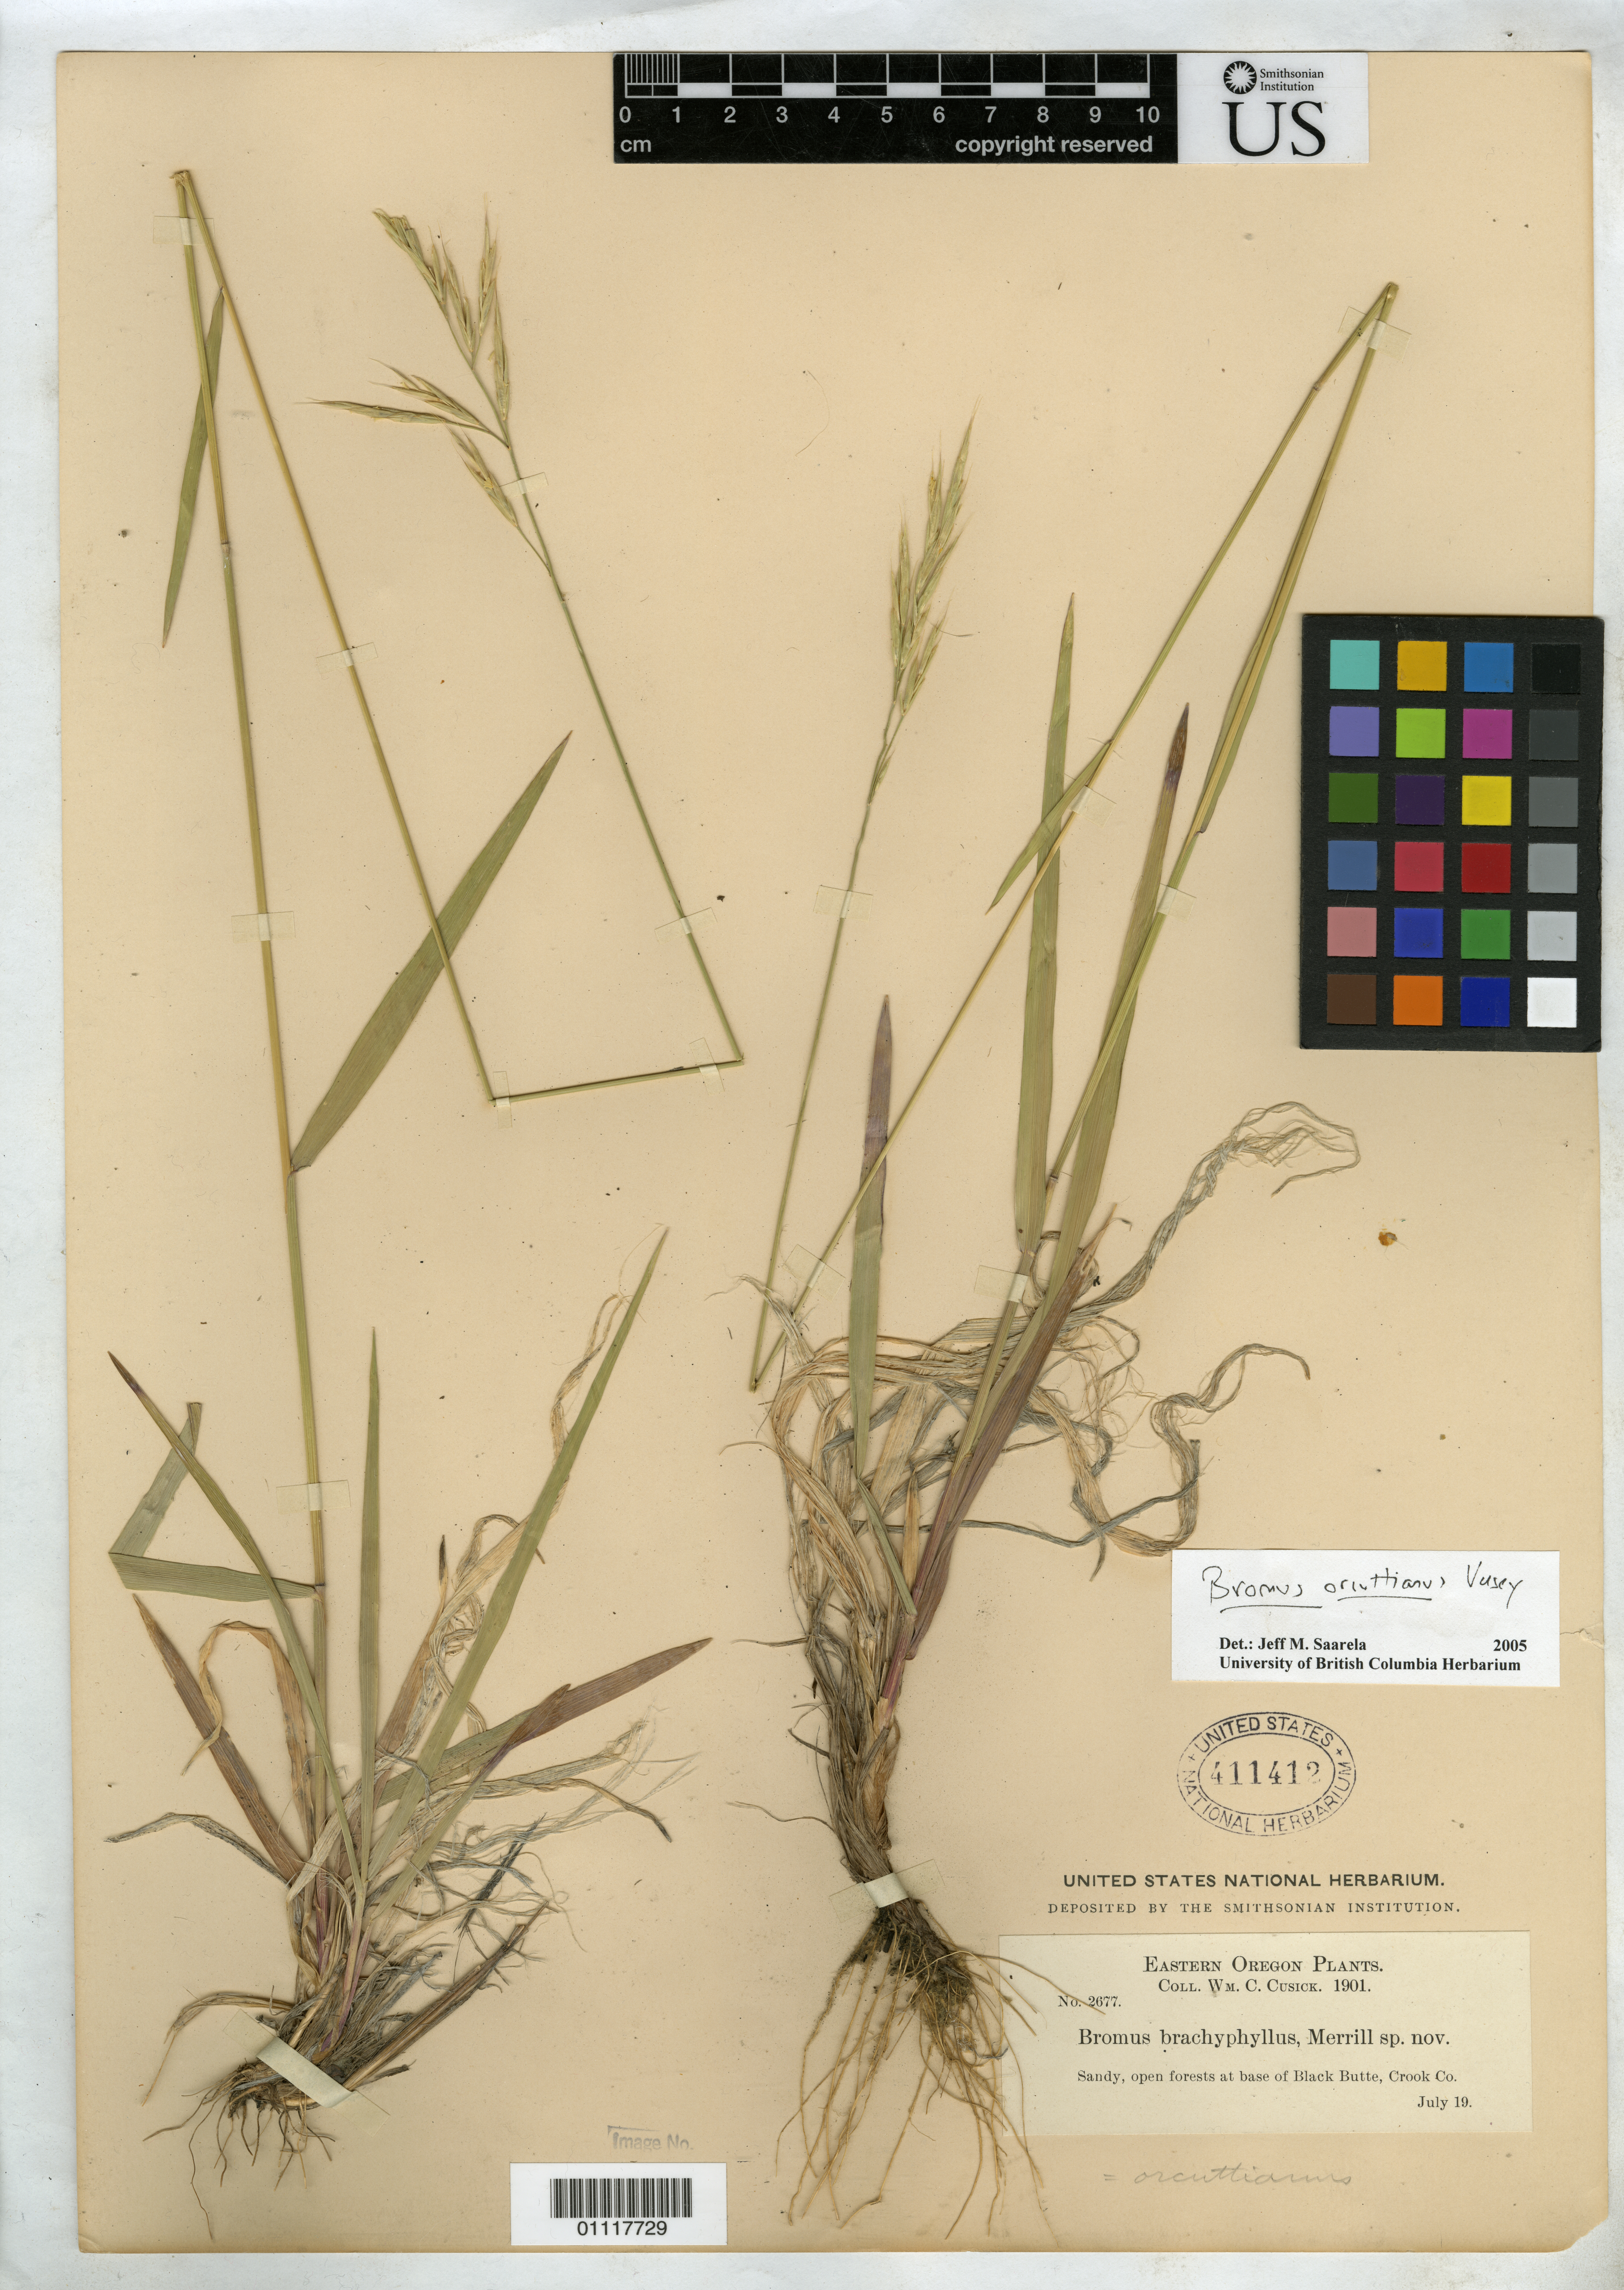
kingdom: Plantae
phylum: Tracheophyta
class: Liliopsida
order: Poales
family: Poaceae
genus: Bromus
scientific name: Bromus brachyphyllus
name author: Merr.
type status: Isotype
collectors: W. C. Cusick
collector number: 2677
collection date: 1901-07-19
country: United States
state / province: Oregon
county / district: Crook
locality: open forests at base of Black Butte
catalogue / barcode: US 411412